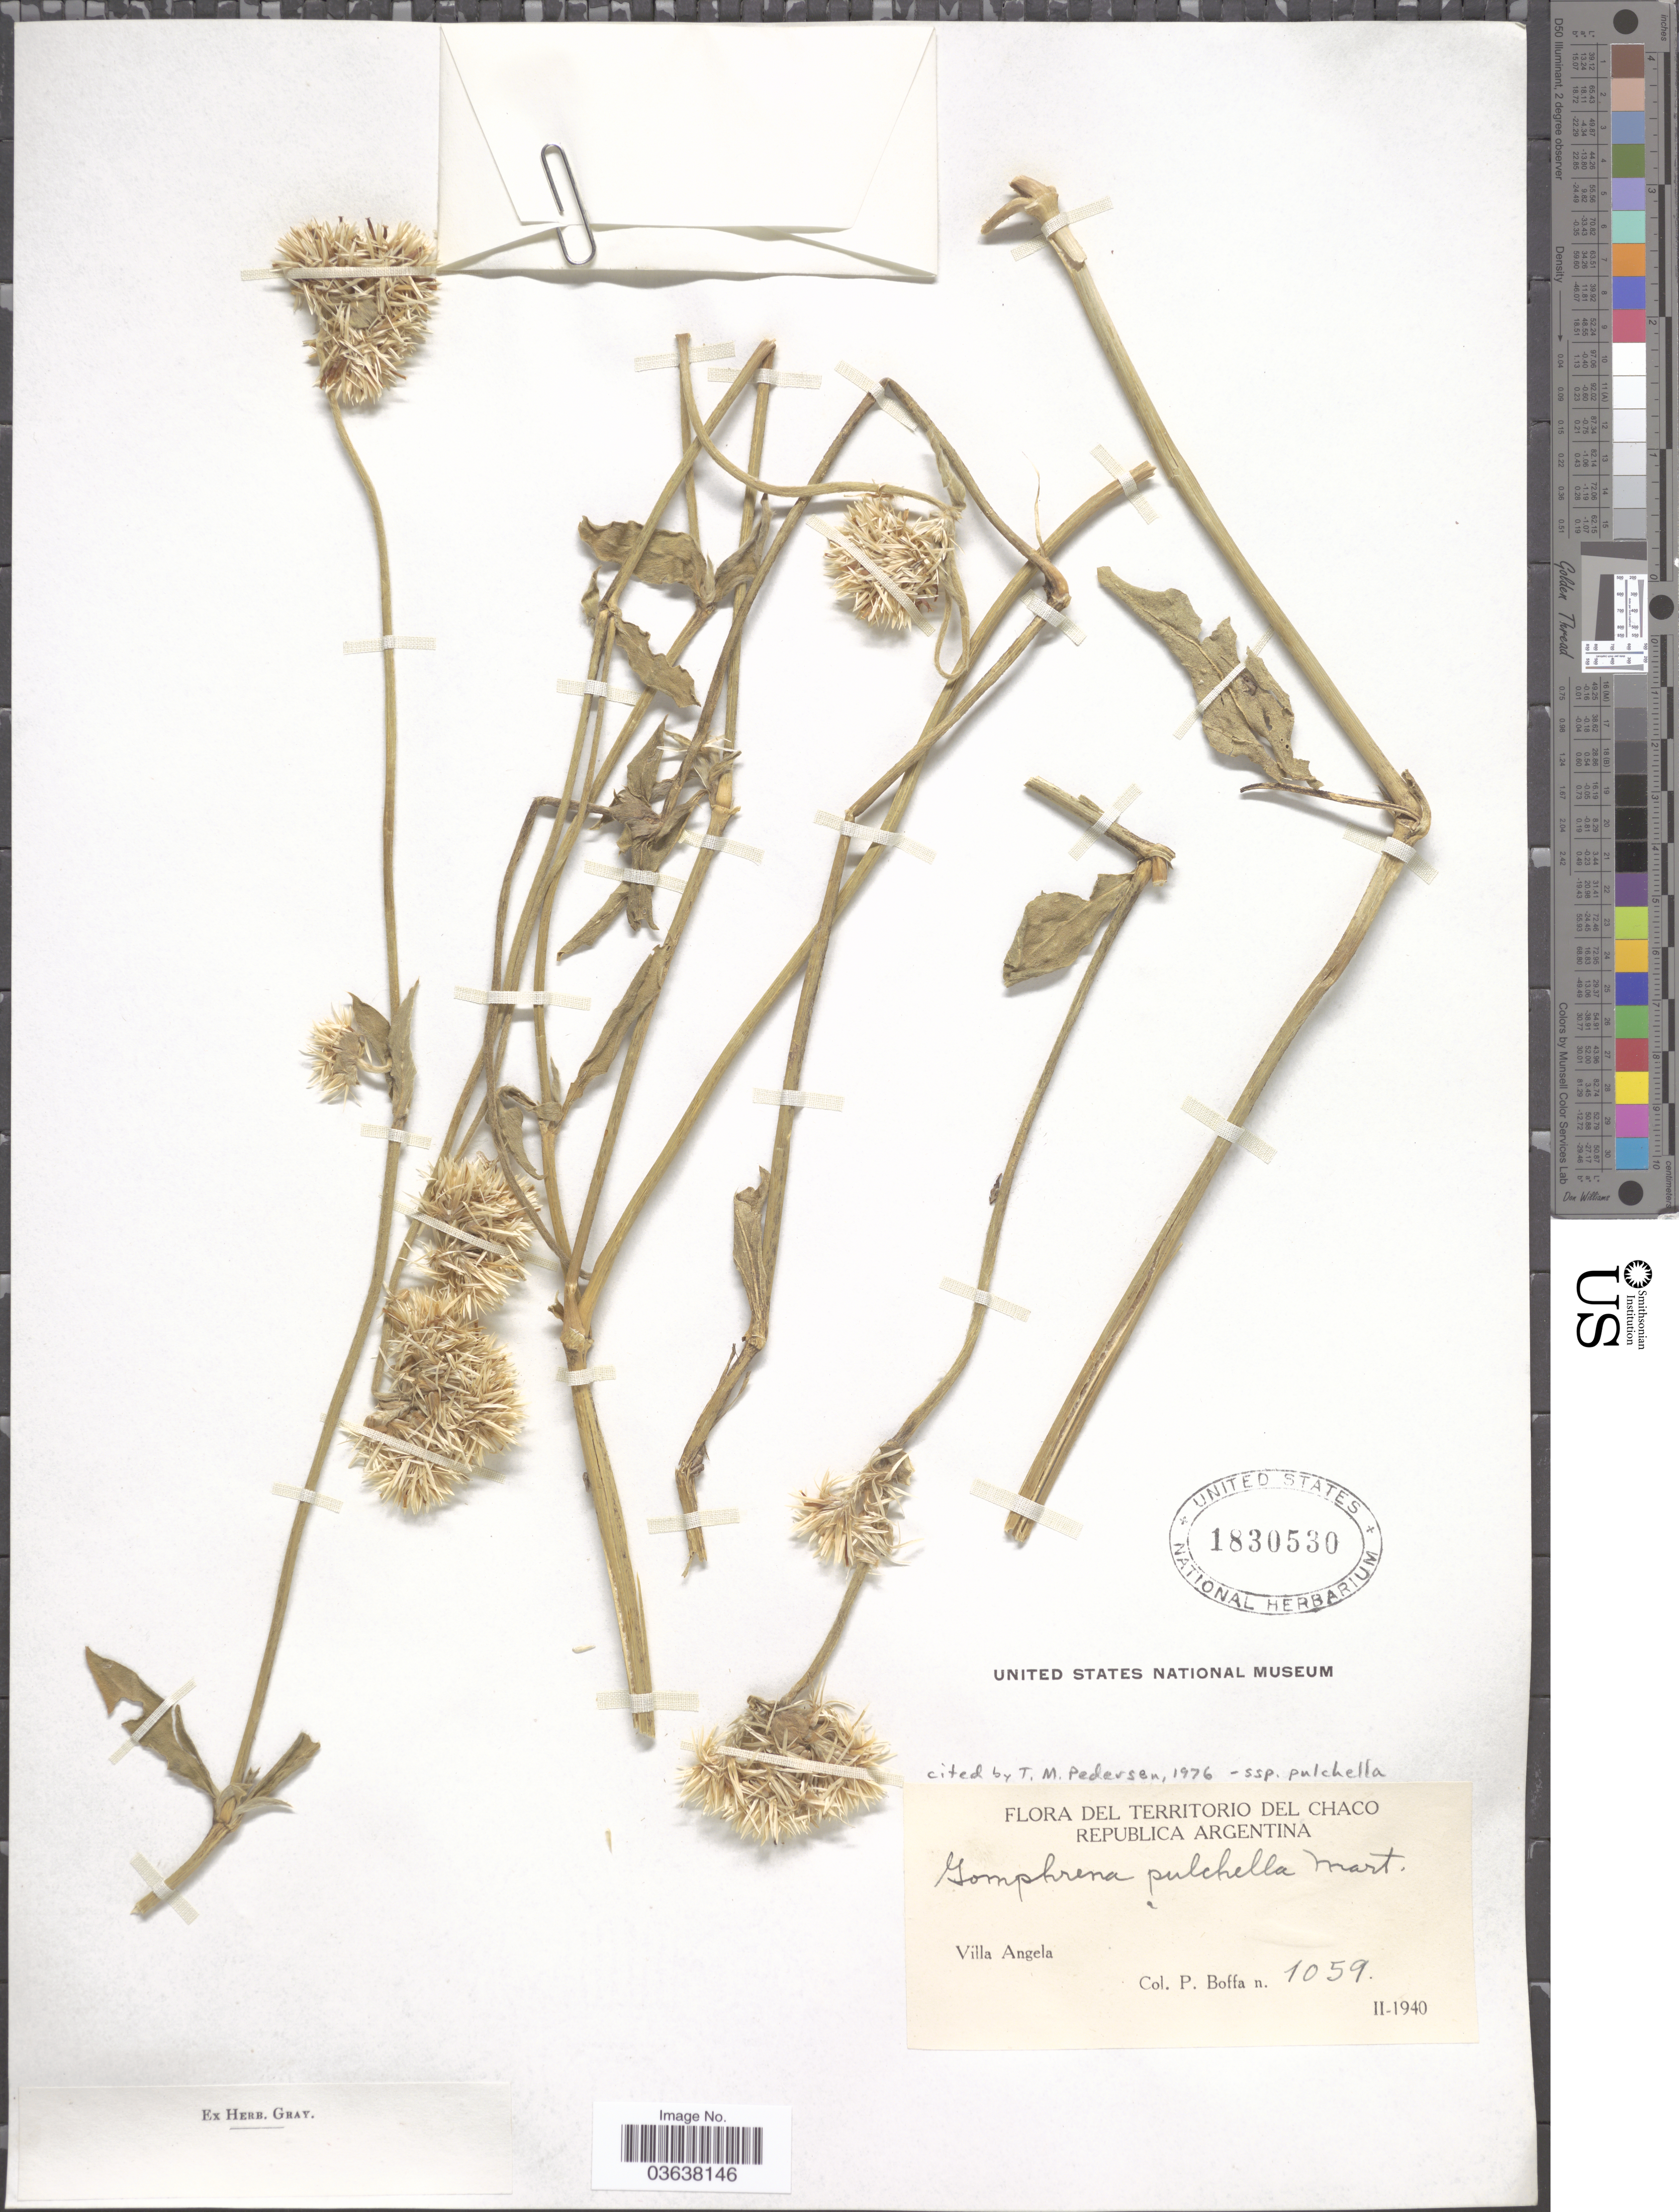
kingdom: Plantae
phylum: Tracheophyta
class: Magnoliopsida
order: Caryophyllales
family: Amaranthaceae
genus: Gomphrena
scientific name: Gomphrena pulchella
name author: Mart.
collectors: P. Boffa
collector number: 1059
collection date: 1940-02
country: Argentina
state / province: Chaco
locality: Villa Angela.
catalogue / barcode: US 1830530